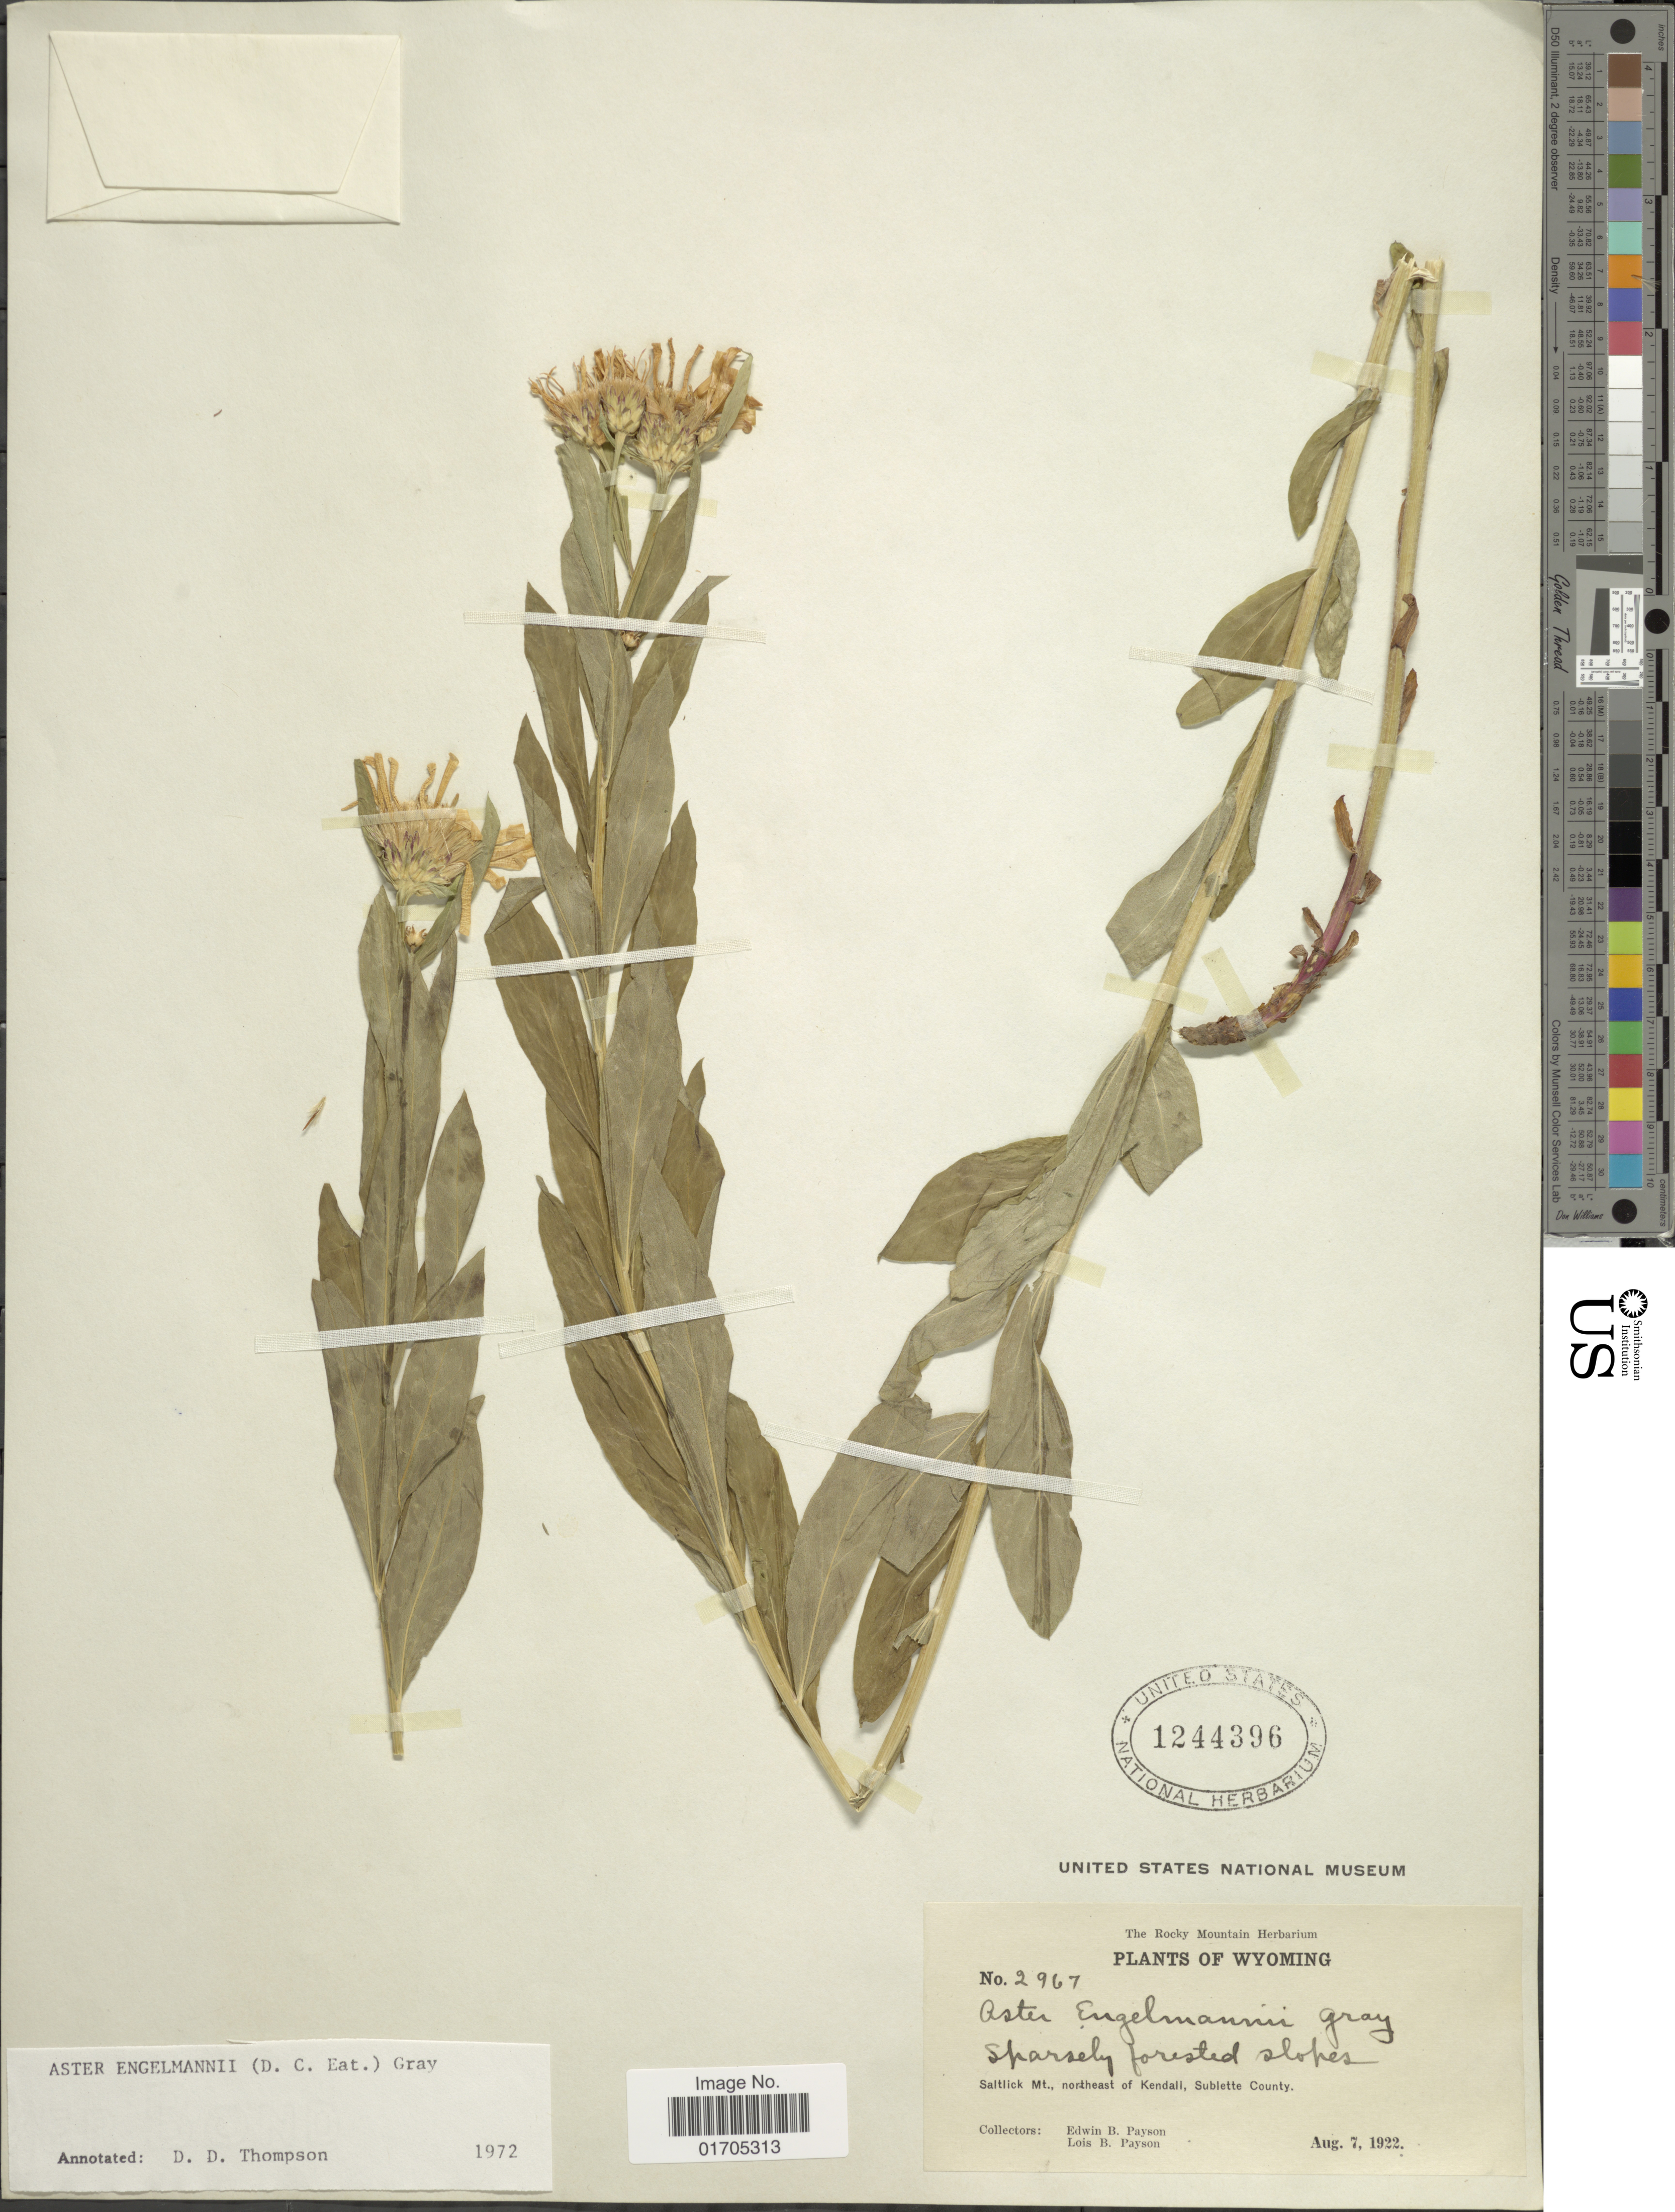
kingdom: Plantae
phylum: Tracheophyta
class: Magnoliopsida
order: Asterales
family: Asteraceae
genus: Eucephalus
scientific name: Eucephalus engelmannii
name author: (D.C. Eaton) Greene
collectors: E. B. Payson & L. Payson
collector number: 2967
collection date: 1922-08-07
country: United States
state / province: Wyoming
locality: Sparsely forested slopes, Saltlick Mt., northeast of Kendall, Sublette County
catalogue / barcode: US 1244396